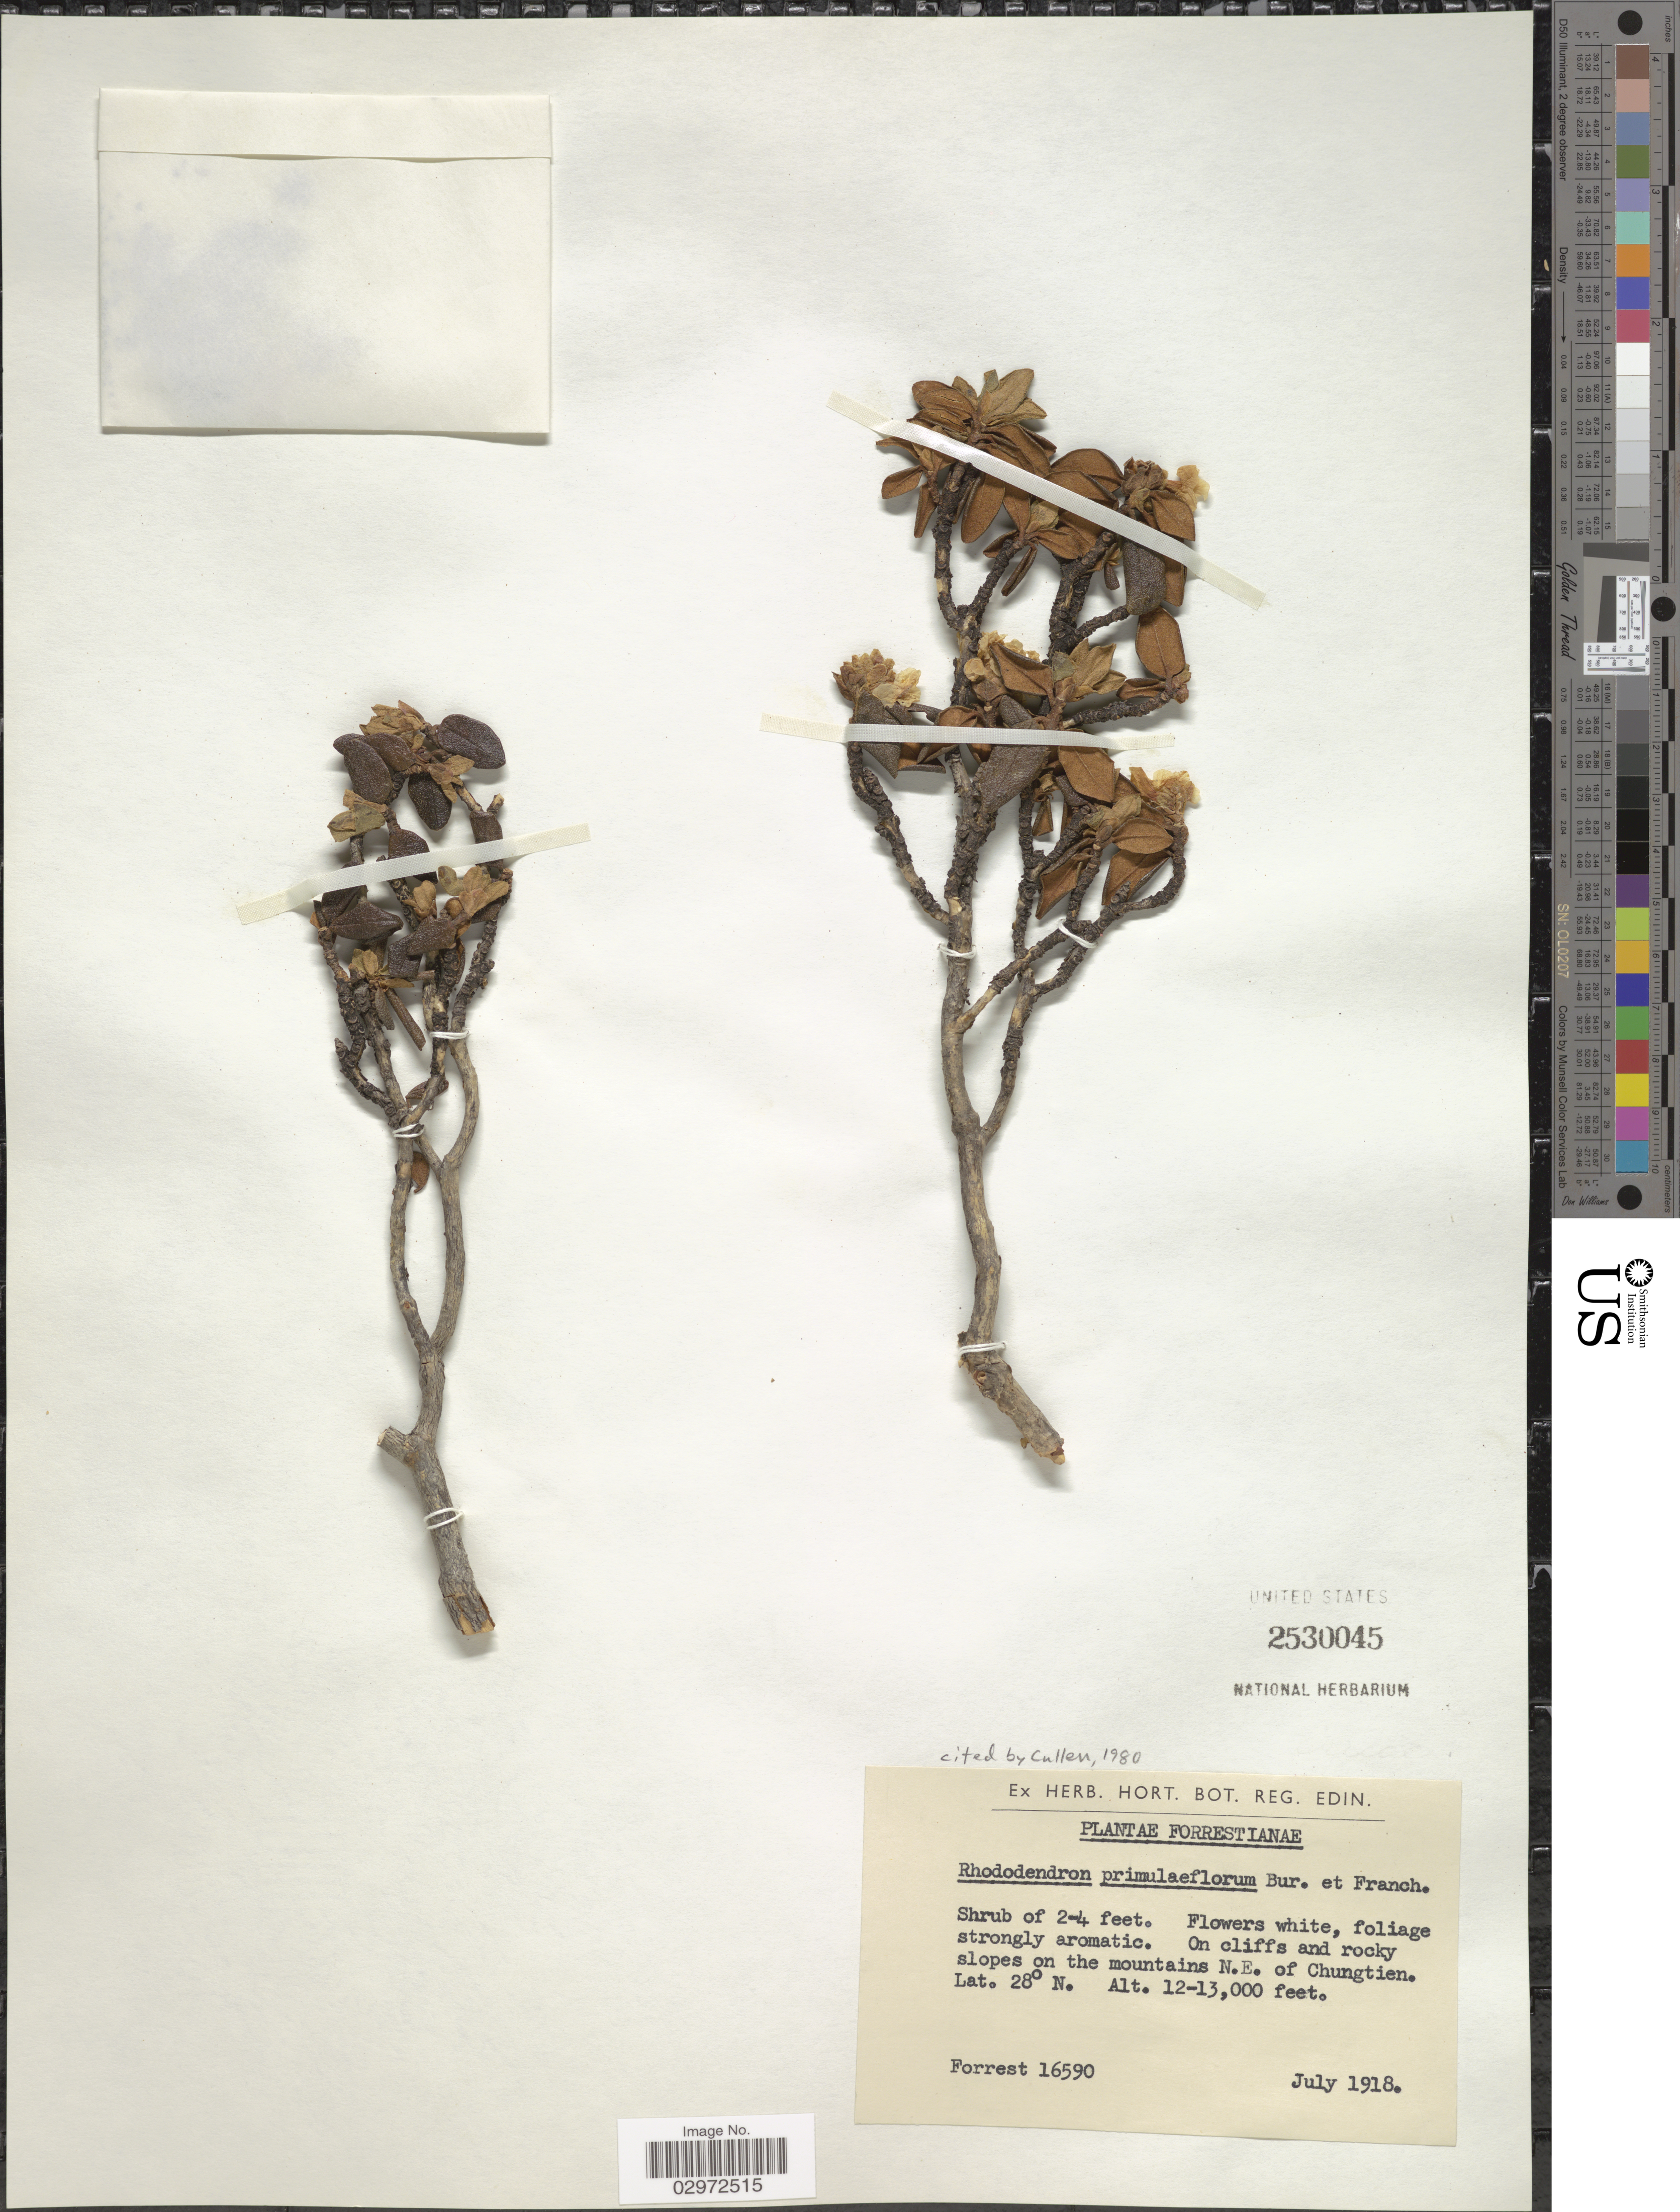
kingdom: Plantae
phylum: Tracheophyta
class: Magnoliopsida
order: Ericales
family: Ericaceae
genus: Rhododendron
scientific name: Rhododendron primuliflorum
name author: É. Bureau & Franch.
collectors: -. Forrest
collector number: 16590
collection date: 1918-07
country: China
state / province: Yunnan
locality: On cliffs and rocky slopes on the mountains N.E. of Chungtien.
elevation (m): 3658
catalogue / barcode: US 2530045